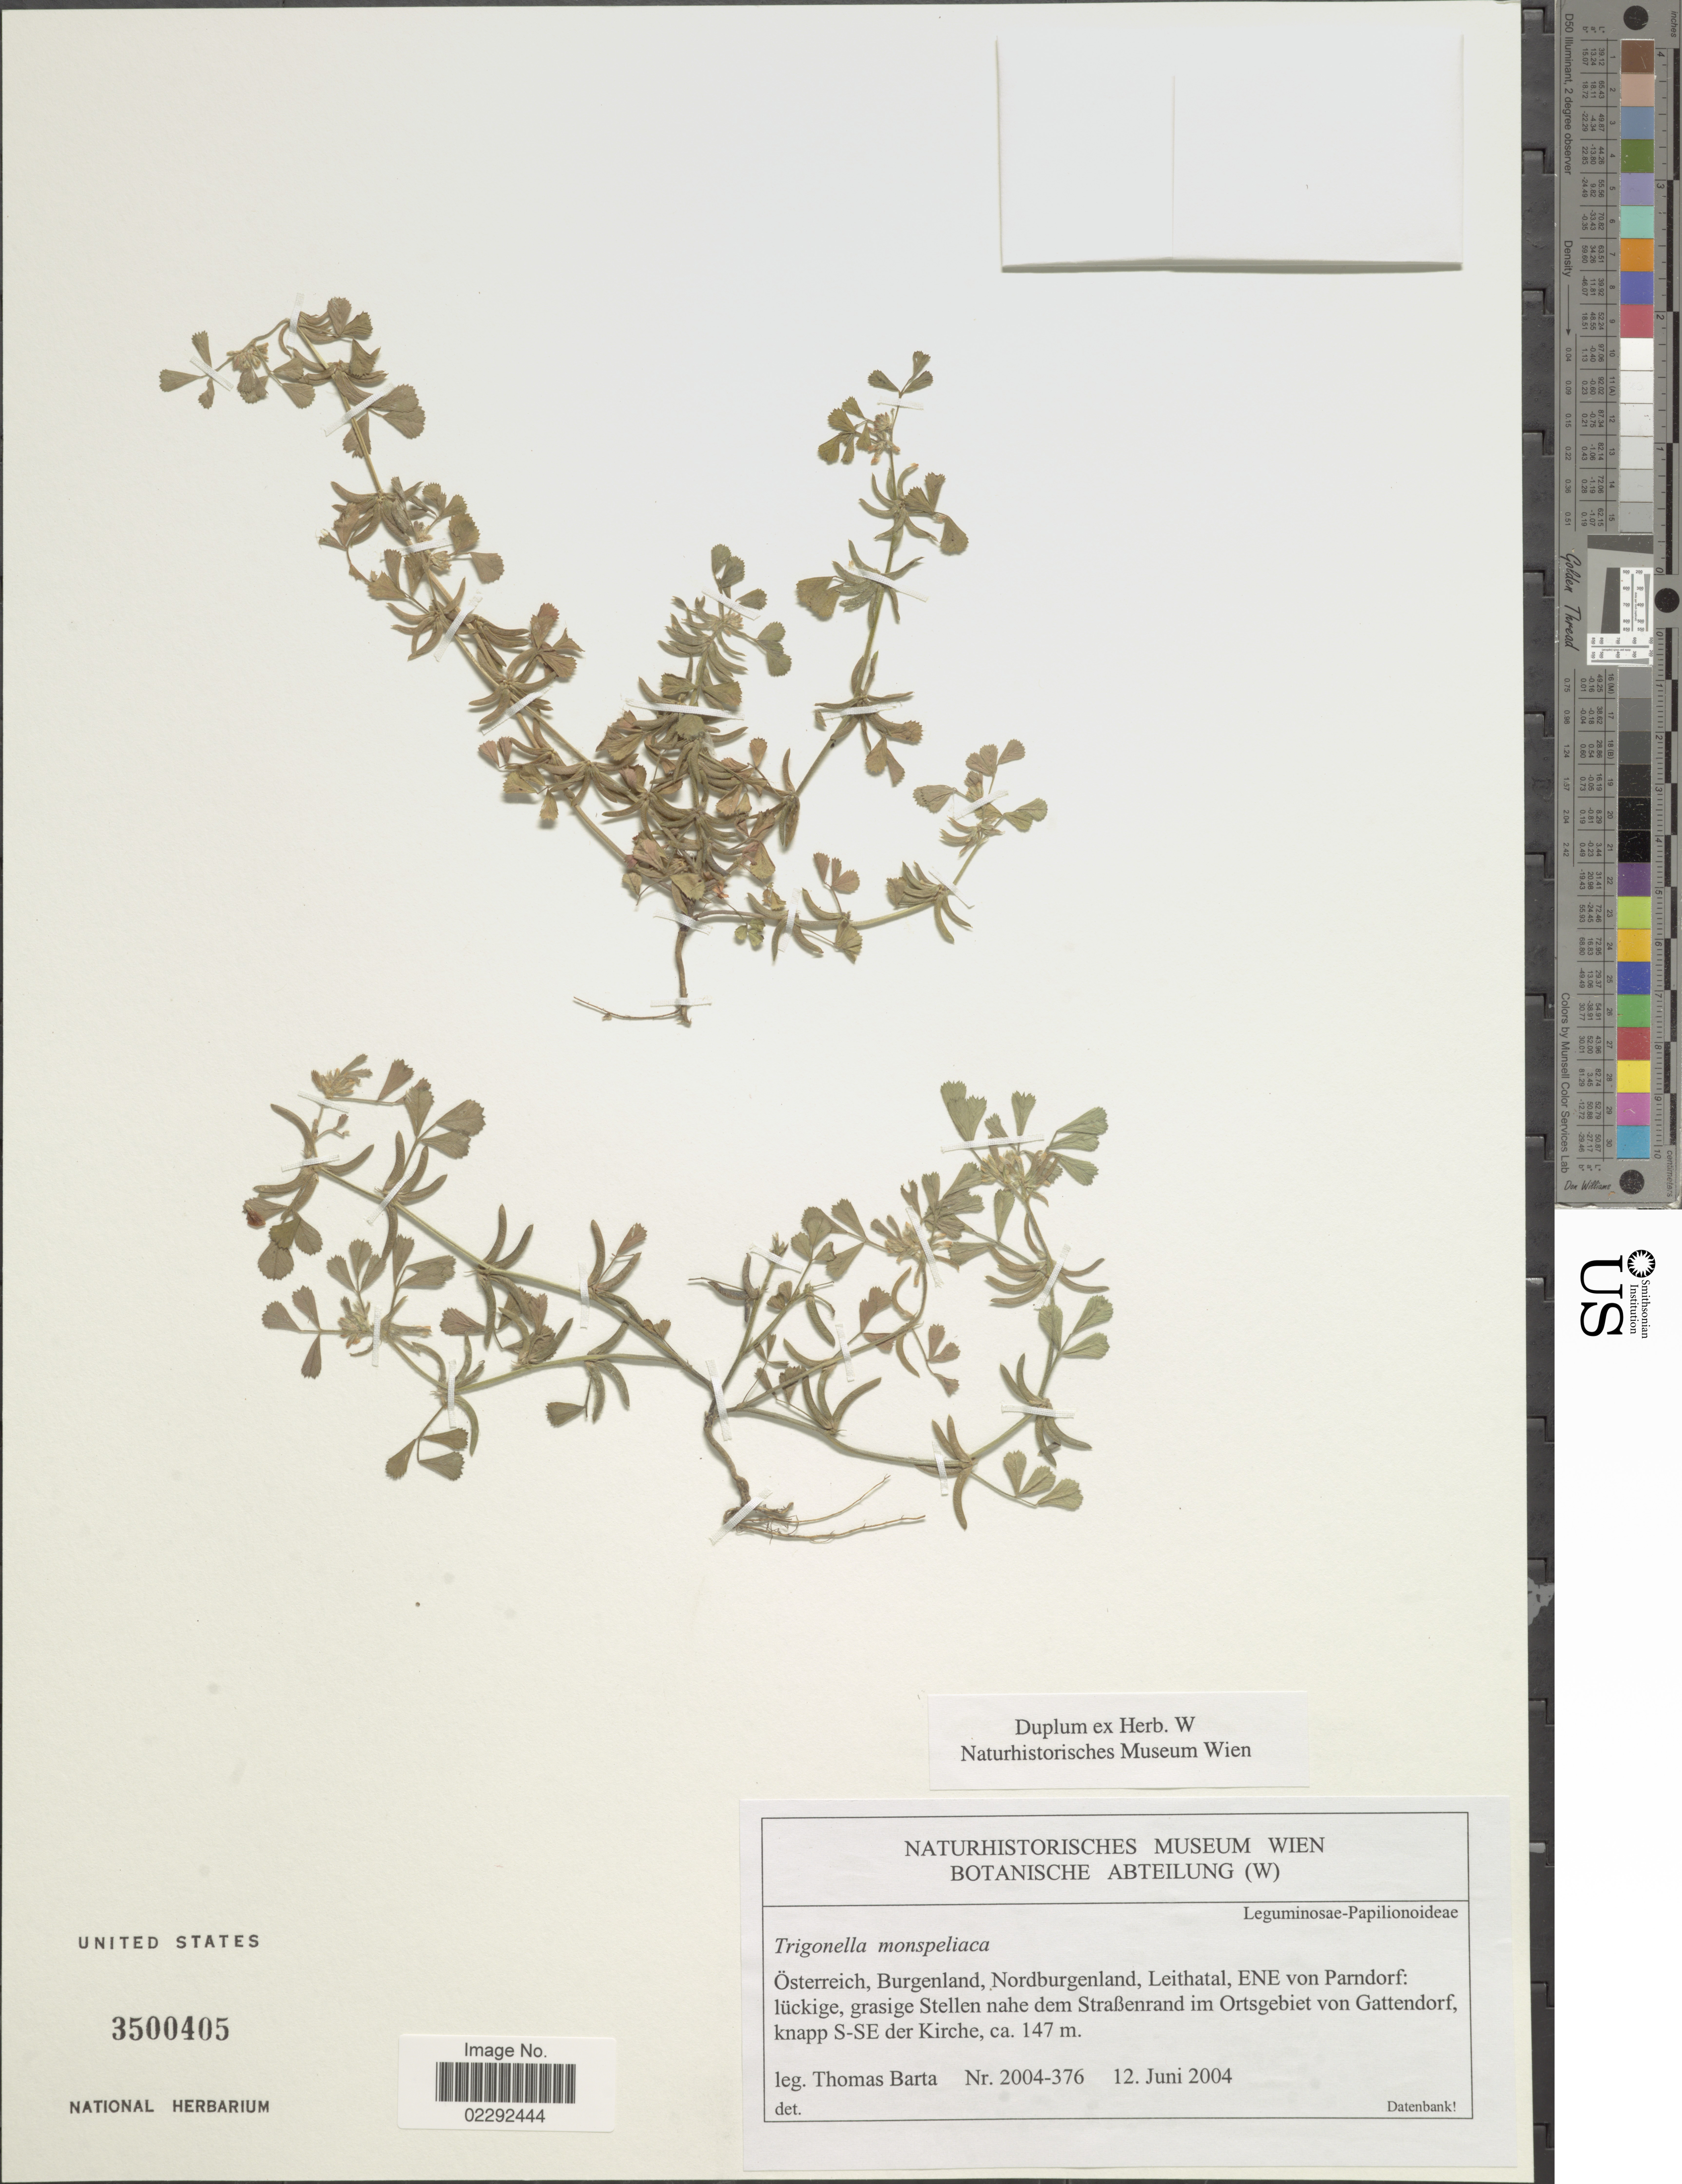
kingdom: Plantae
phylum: Tracheophyta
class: Magnoliopsida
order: Fabales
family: Fabaceae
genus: Trigonella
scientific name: Trigonella monspeliaca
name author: L.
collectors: T. Barta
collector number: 2004-376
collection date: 2004-06-12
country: Austria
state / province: Burgenland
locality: Osterreich, Nordburgenland, Leithatal, ENE von Parndorf: lückige, grasige Stellen nahe dern Straßenrand im Ortsgebiet von Gattendorf, knapp S-SE der Kirche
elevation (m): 147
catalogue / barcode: US 3500405